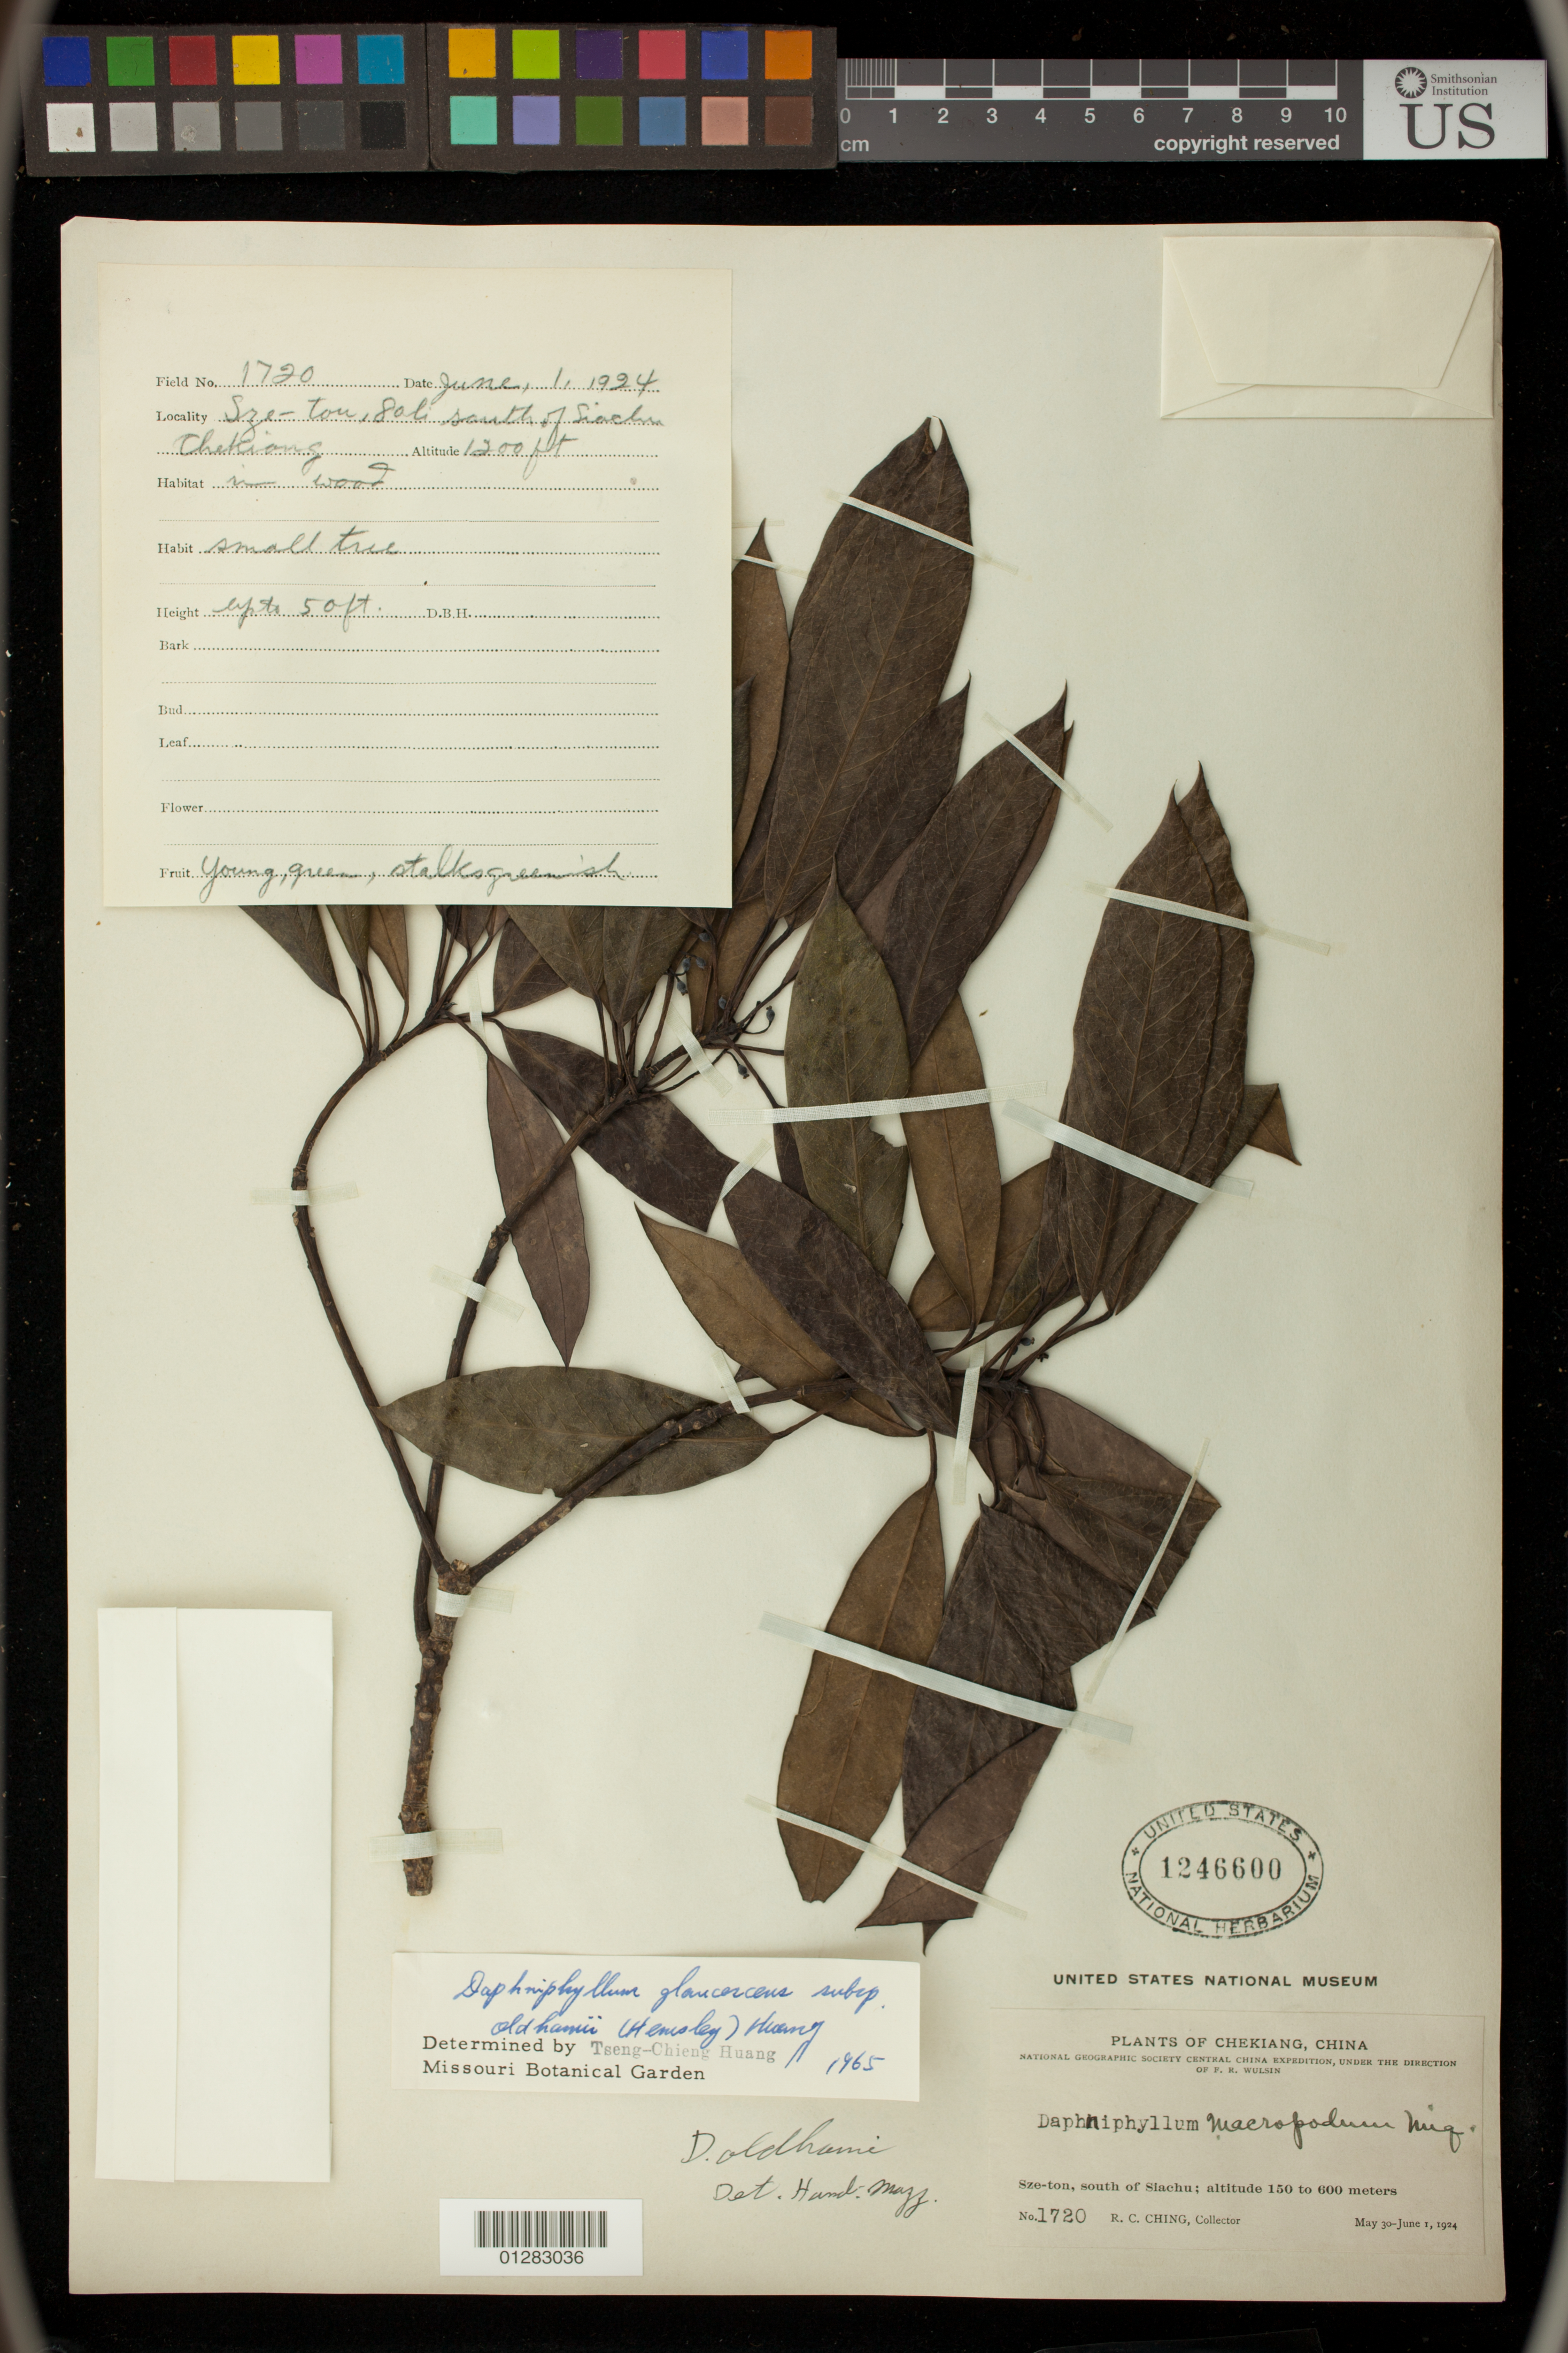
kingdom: Plantae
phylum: Tracheophyta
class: Magnoliopsida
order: Saxifragales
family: Daphniphyllaceae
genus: Daphniphyllum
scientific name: Daphniphyllum glaucescens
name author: Blume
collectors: R. C. Ching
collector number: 1720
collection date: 1924-05-30/1924-06-01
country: China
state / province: Zhejiang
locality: Sze-ton, south of Siachu, Chekiang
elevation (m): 46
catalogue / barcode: US 1246600